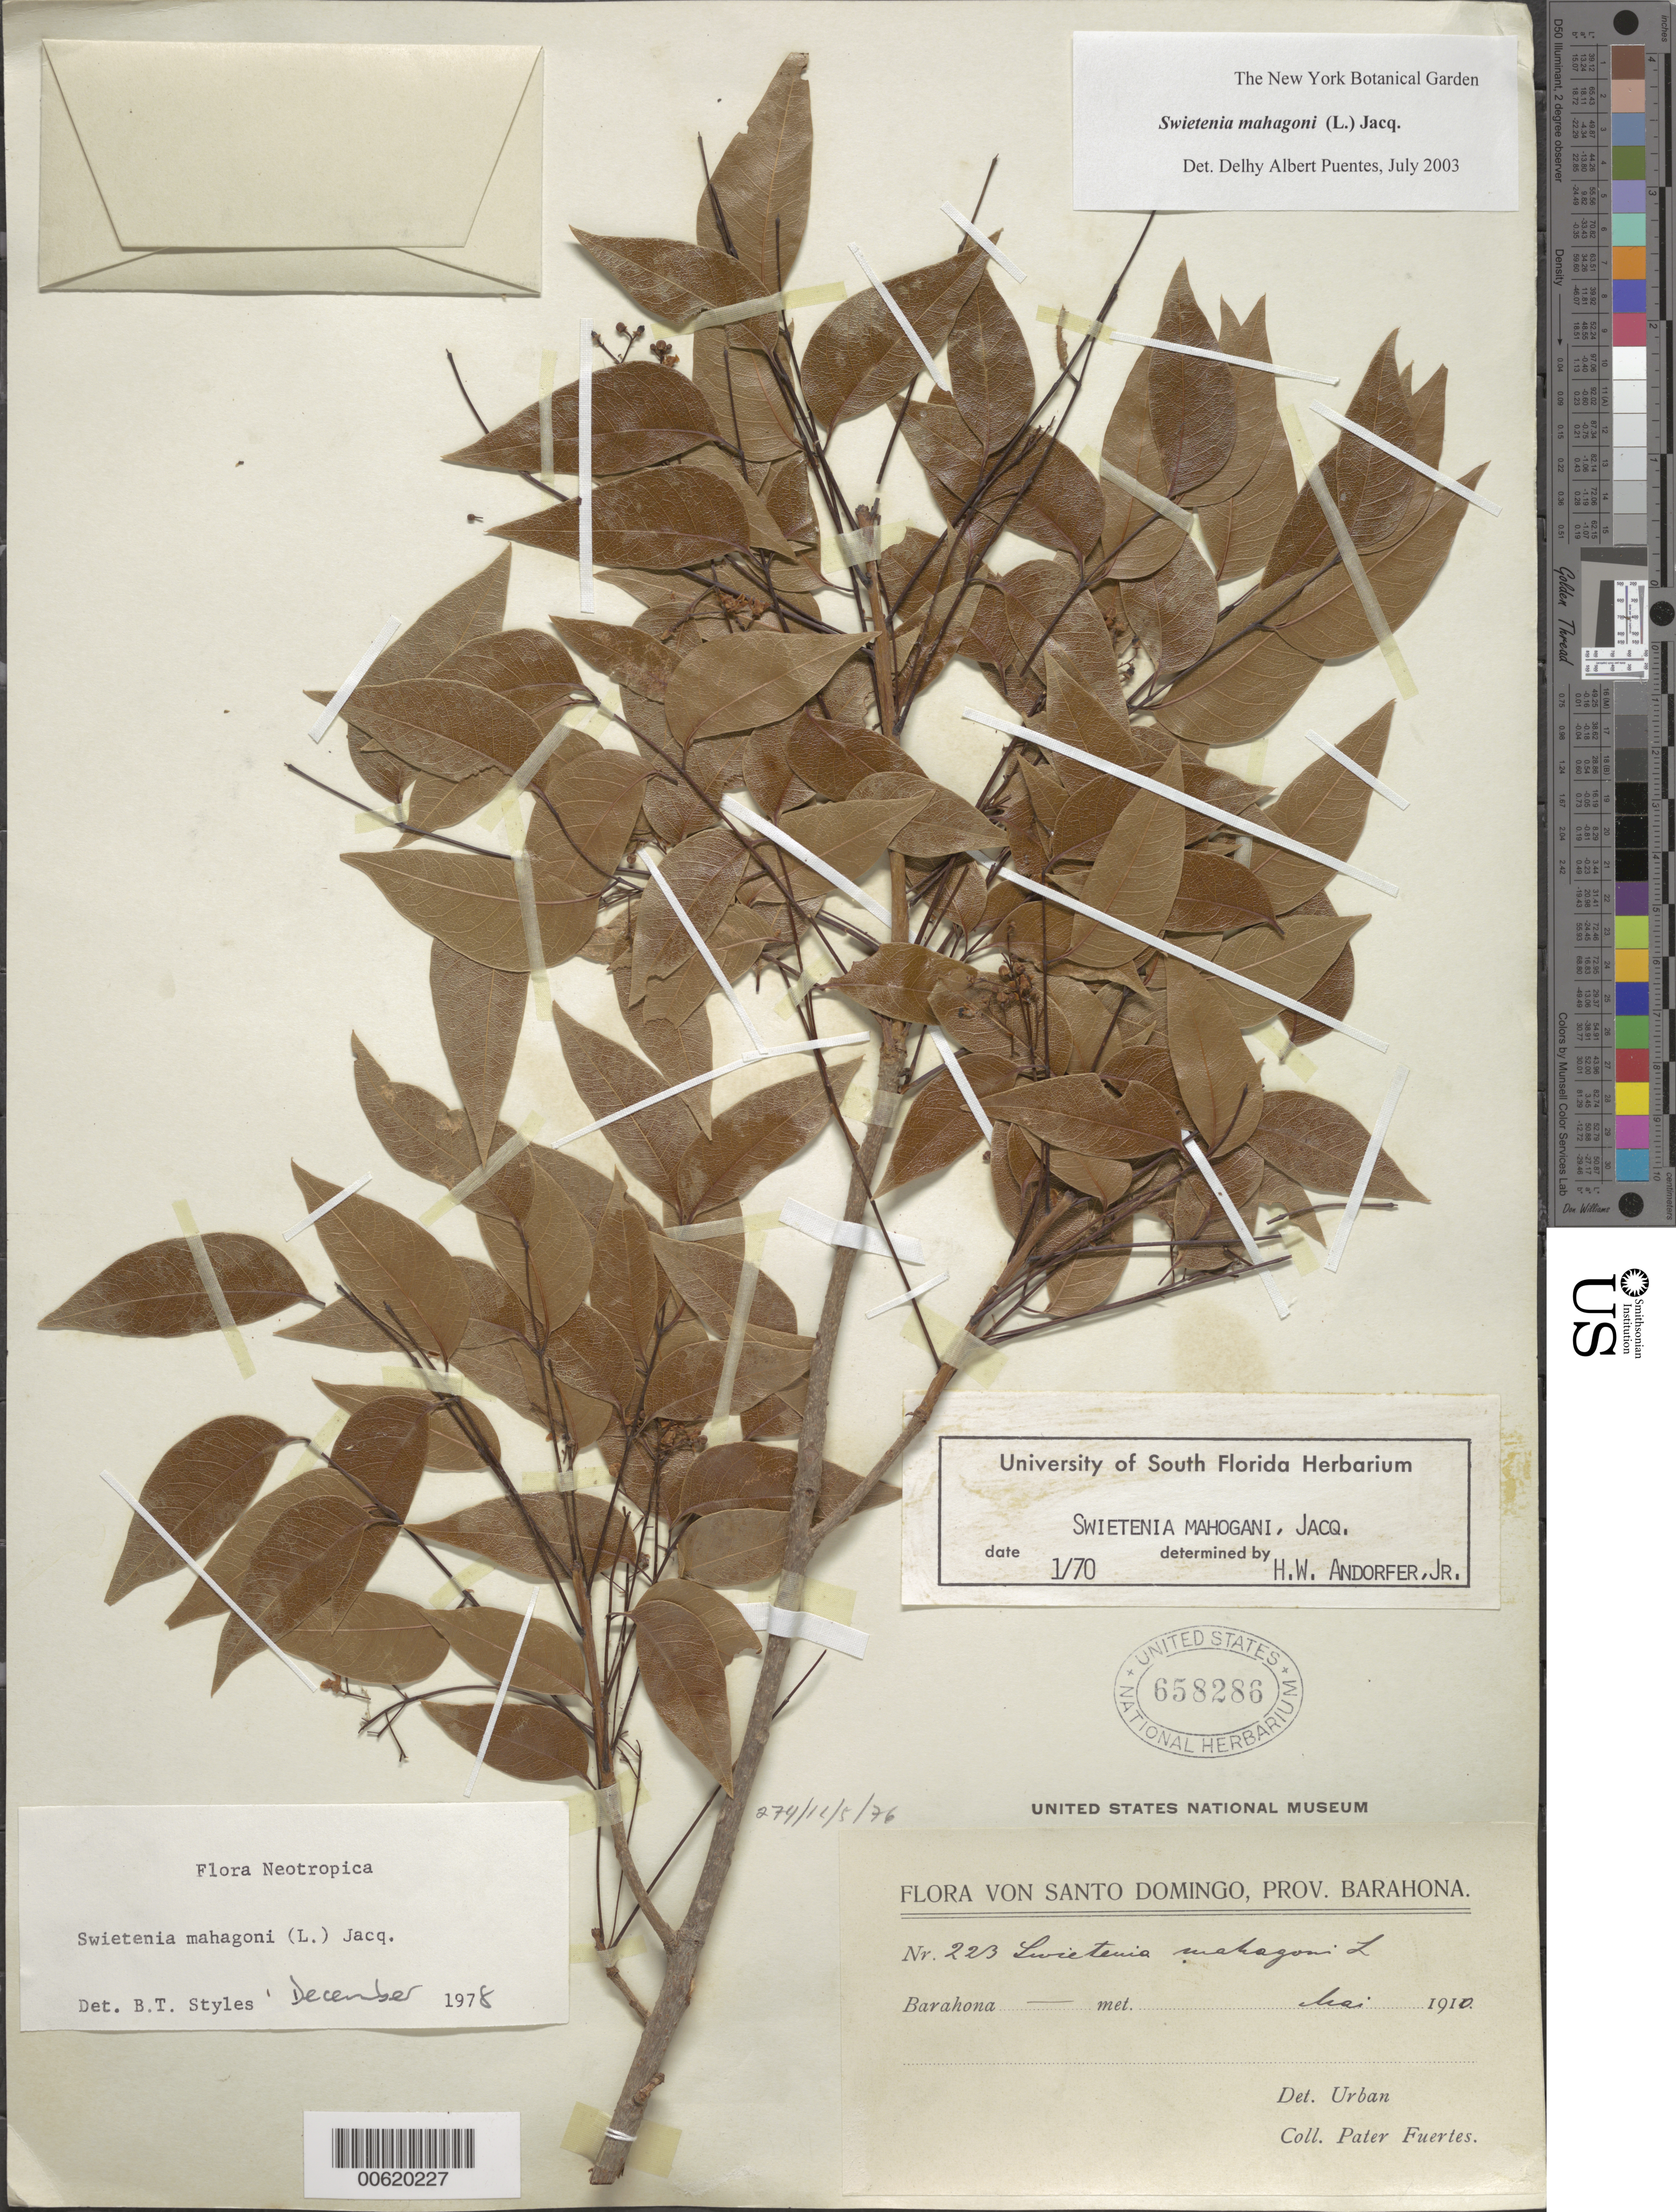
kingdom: Plantae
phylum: Tracheophyta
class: Magnoliopsida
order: Sapindales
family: Meliaceae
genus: Swietenia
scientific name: Swietenia mahagoni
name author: (L.) Jacq.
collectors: M. D. Fuertes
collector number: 223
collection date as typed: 1910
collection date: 1910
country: Dominican Republic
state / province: Barahona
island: Hispaniola Island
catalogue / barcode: US 658286